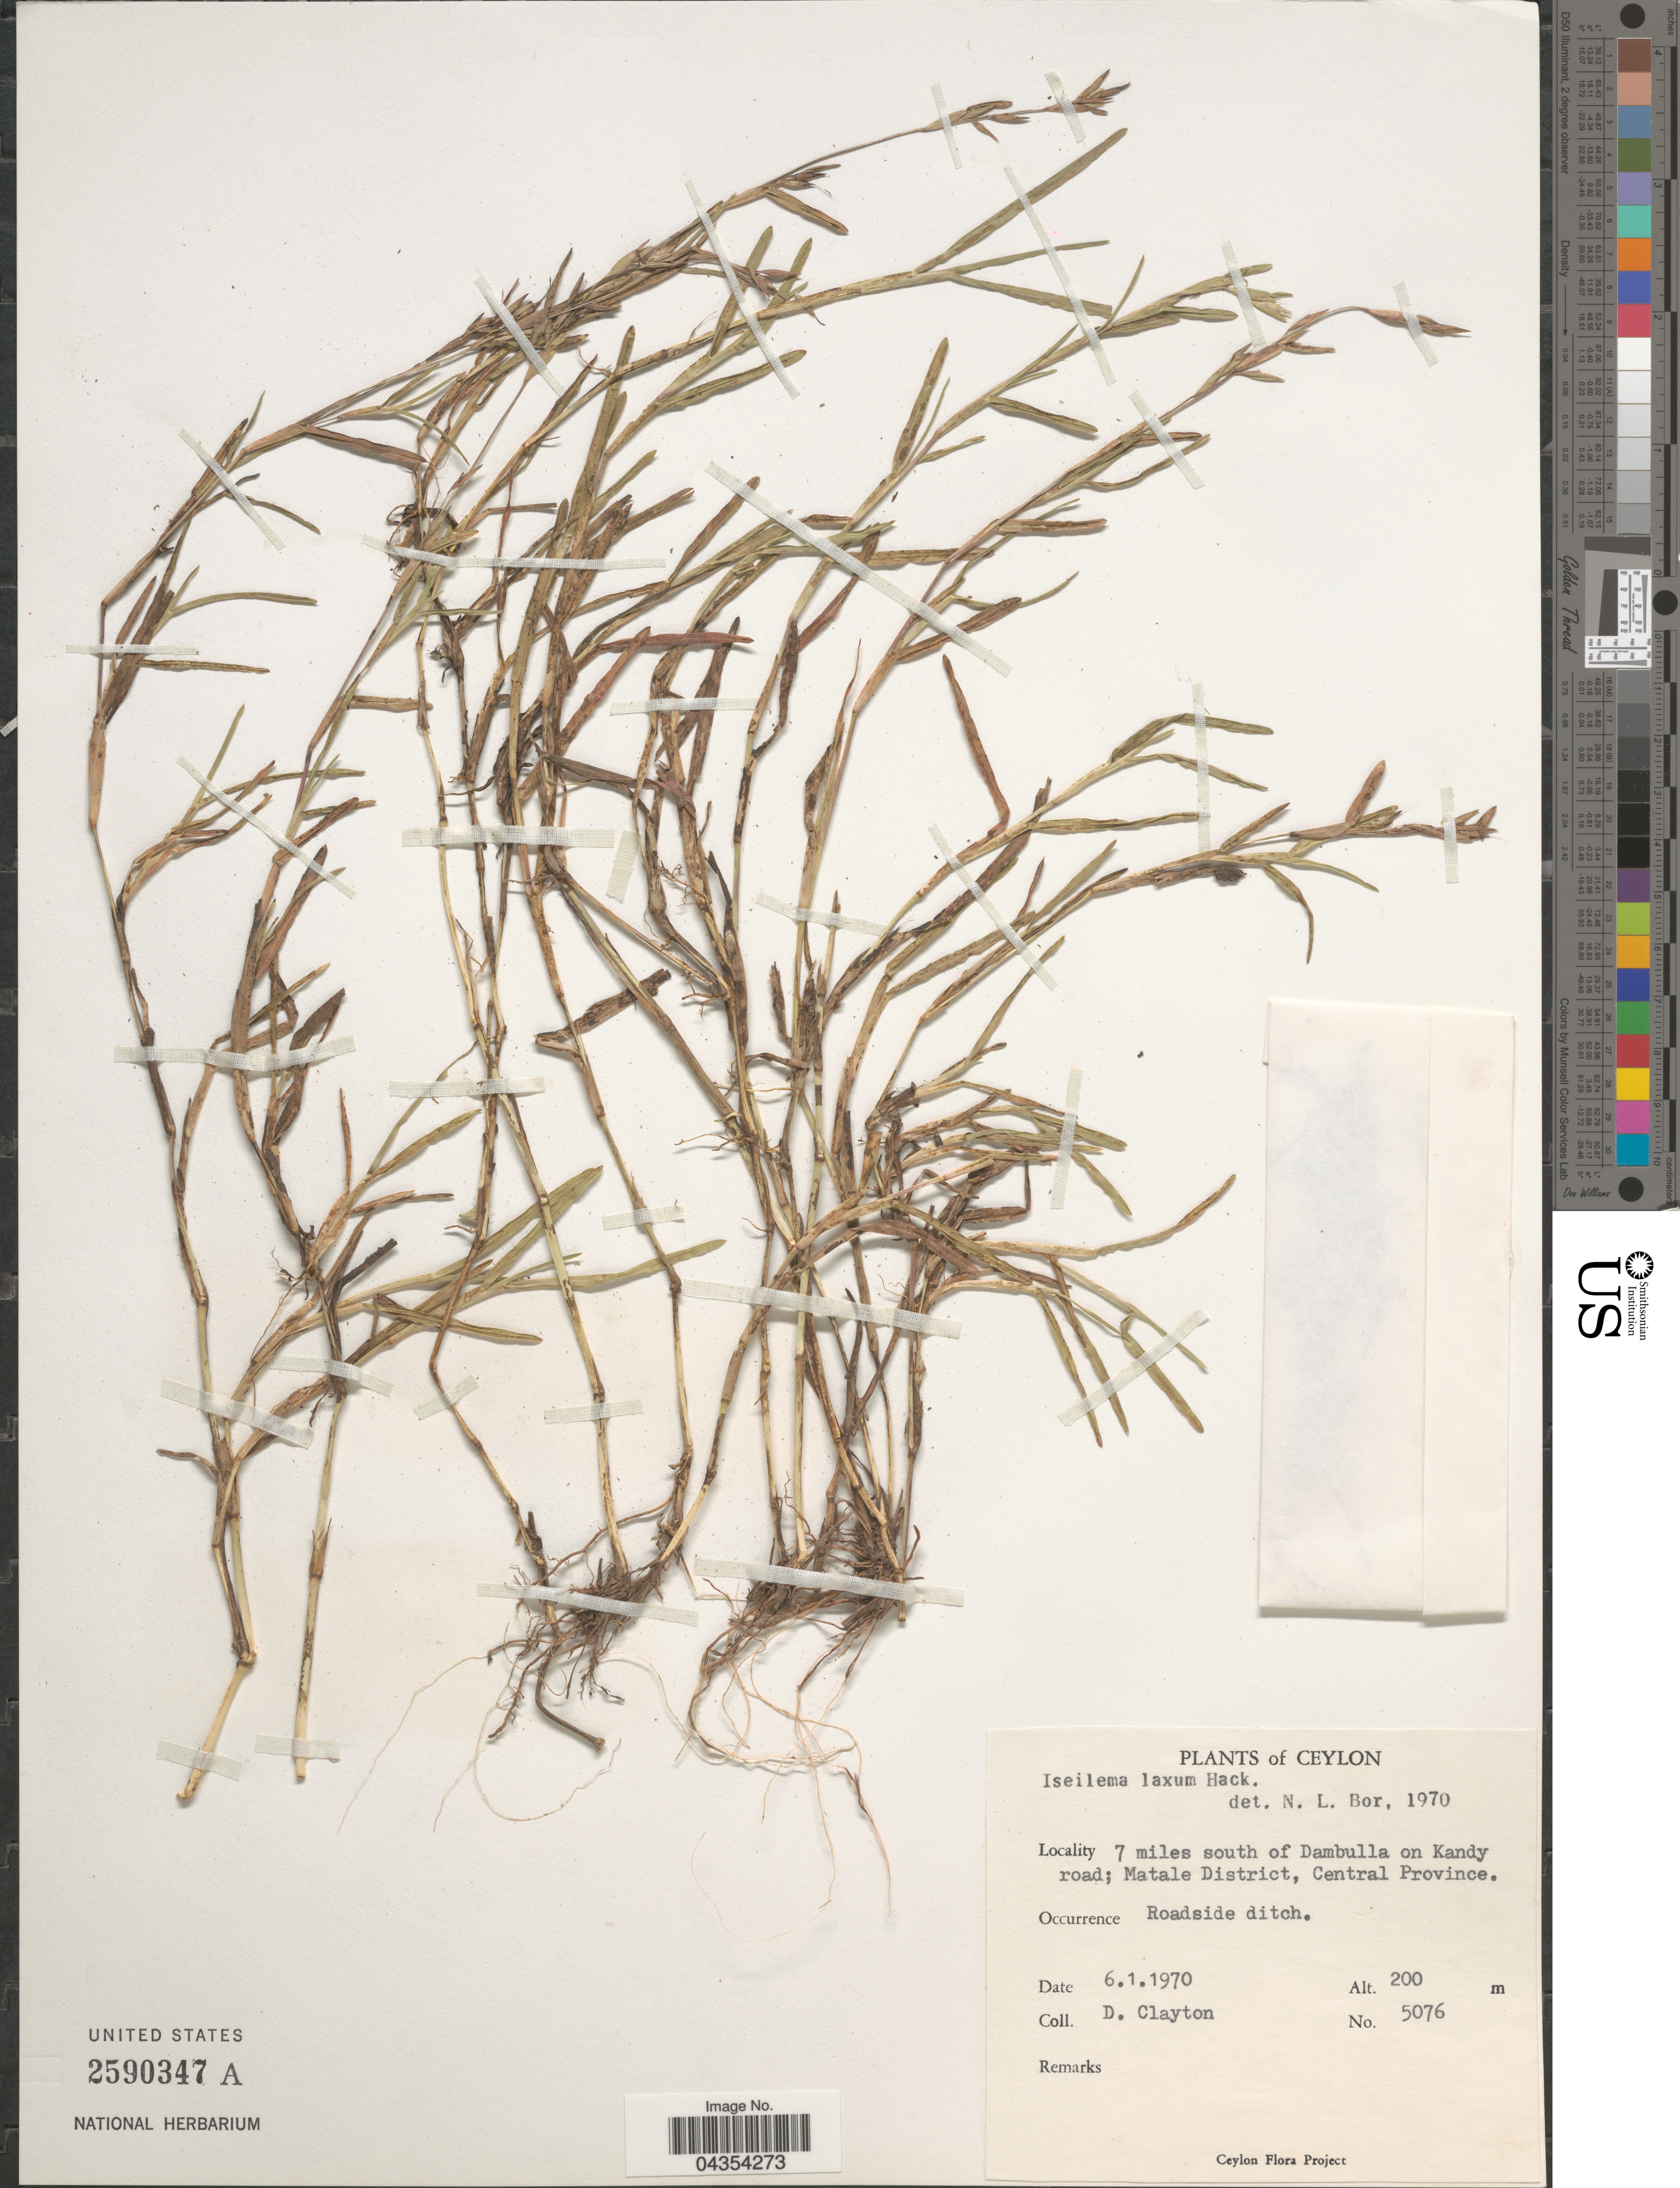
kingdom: Plantae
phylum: Tracheophyta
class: Liliopsida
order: Poales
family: Poaceae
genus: Iseilema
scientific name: Iseilema jainiana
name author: P. Umam. & P. Daniel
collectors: D. Clayton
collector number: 5076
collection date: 1970-01-06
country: Sri Lanka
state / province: Central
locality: Ceylon. 7 miles south of Dambulla on Kandy road; Matale District.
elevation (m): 200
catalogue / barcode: US 2590347A